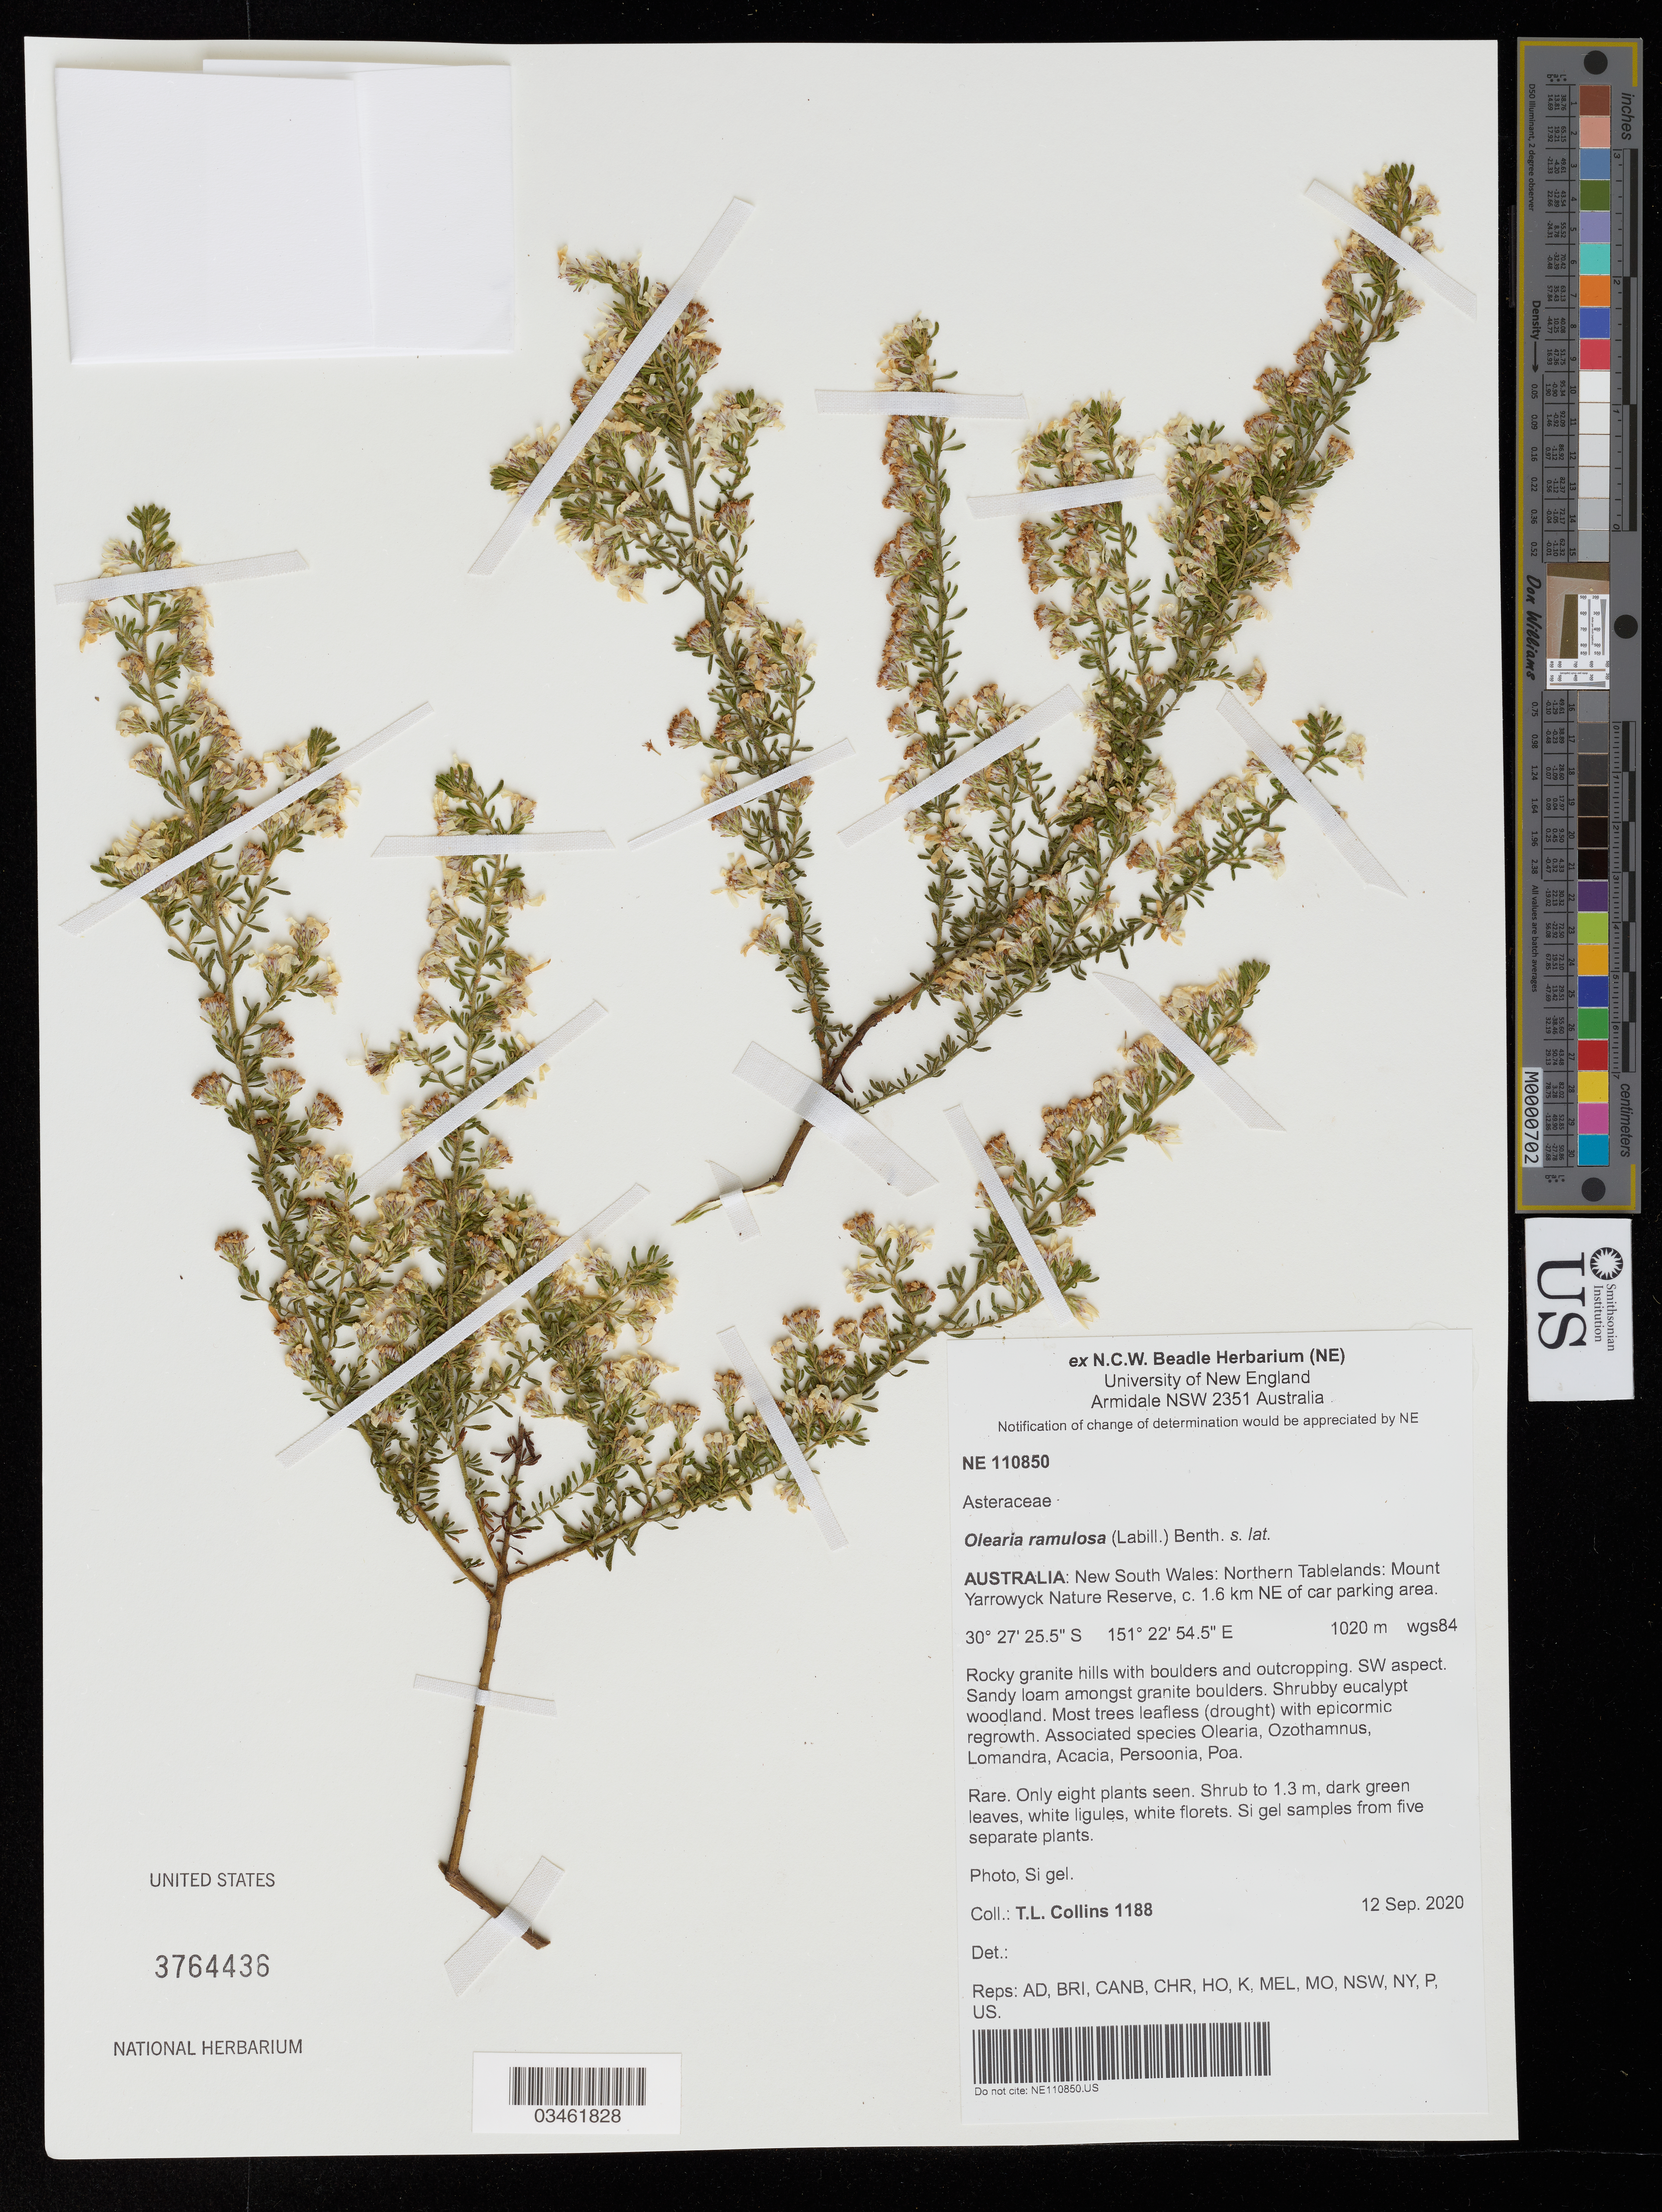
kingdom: Plantae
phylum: Tracheophyta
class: Magnoliopsida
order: Asterales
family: Asteraceae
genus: Olearia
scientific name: Olearia ramulosa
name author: (Labill.) Benth.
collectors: T. Collins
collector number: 1188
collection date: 2020-09-12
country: Australia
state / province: New South Wales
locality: Northern Tablelands: Mount Yarrowyck Nature Reserve, c. 1.6 km NE of car parking area.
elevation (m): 1020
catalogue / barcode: US 3764436